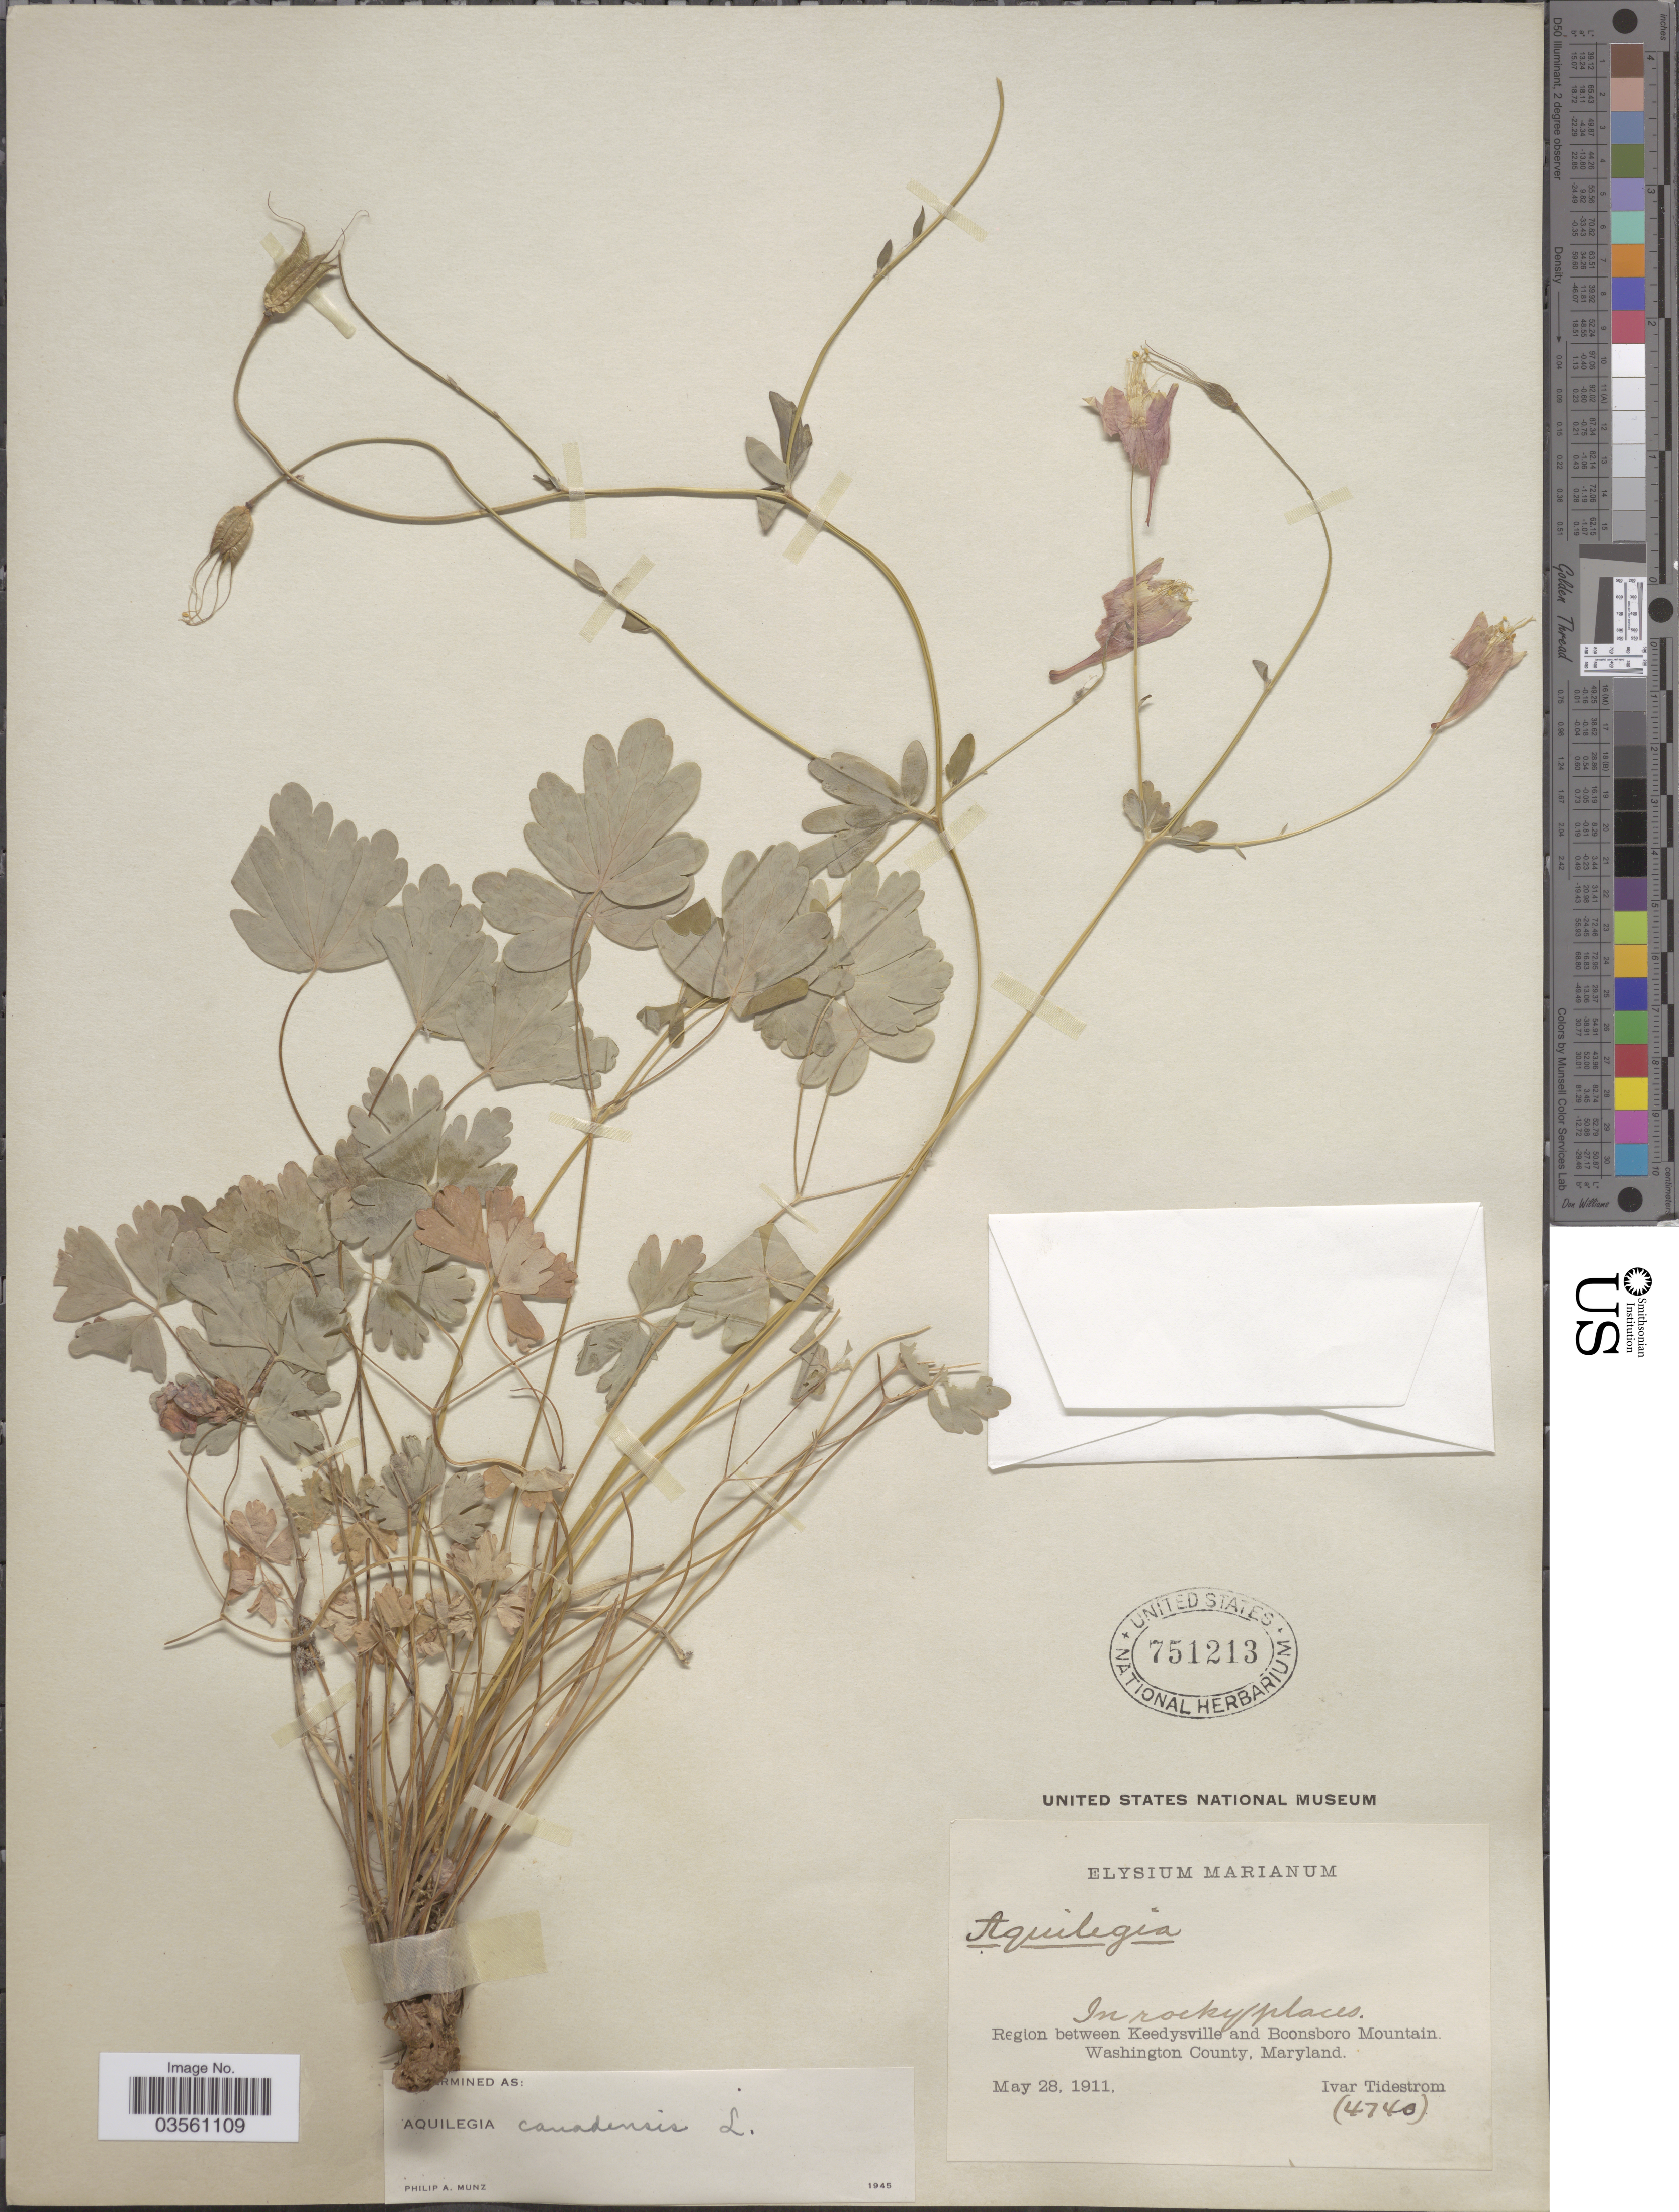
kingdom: Plantae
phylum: Tracheophyta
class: Magnoliopsida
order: Ranunculales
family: Ranunculaceae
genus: Aquilegia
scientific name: Aquilegia canadensis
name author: L.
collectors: I. F. Tidestrom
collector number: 4740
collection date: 1911-05-28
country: United States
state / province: Maryland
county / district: Washington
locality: Region between Keedysville and Boonsboro Mountain. Washington County.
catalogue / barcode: US 751213